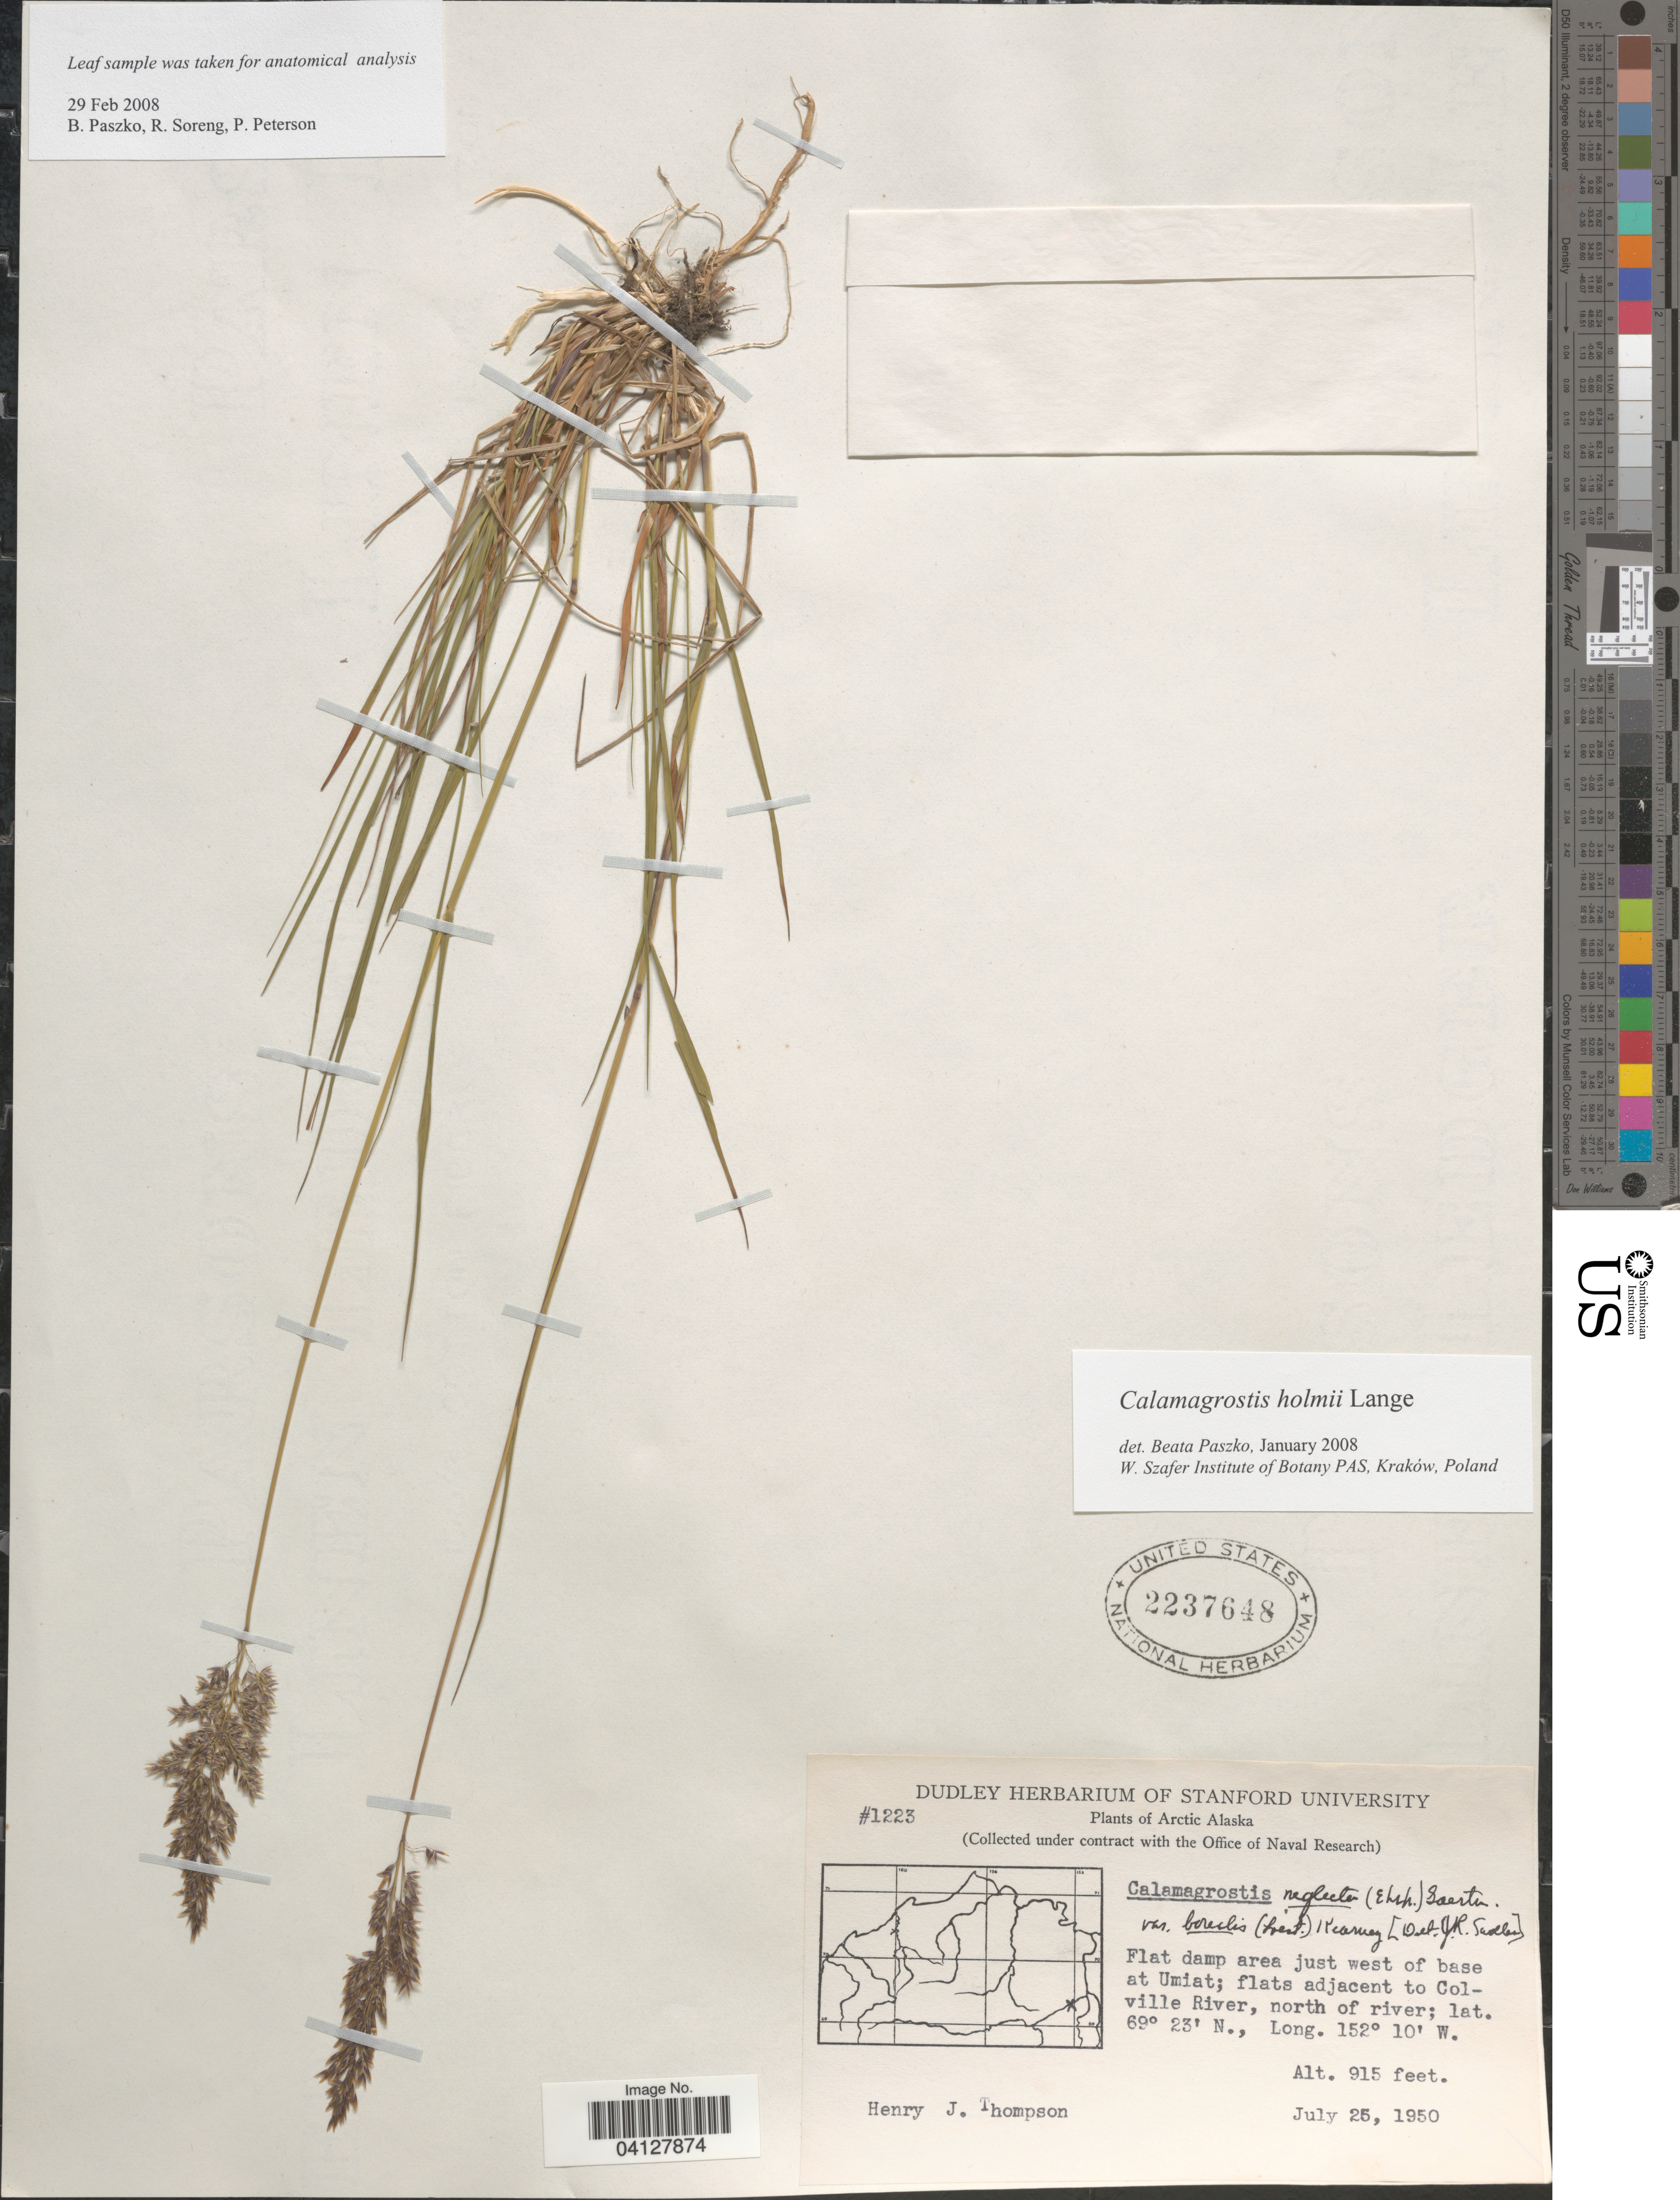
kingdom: Plantae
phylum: Tracheophyta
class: Liliopsida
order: Poales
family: Poaceae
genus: Calamagrostis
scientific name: Calamagrostis holmii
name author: A.E. Lange in Holm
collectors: H. J. Thompson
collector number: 1223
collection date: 1950-07-25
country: United States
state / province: Alaska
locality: Arctic Alaska. Flat damp area just west of base at Umiat; flats adjacent to Colville River, north of river.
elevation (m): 279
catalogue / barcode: US 2237648